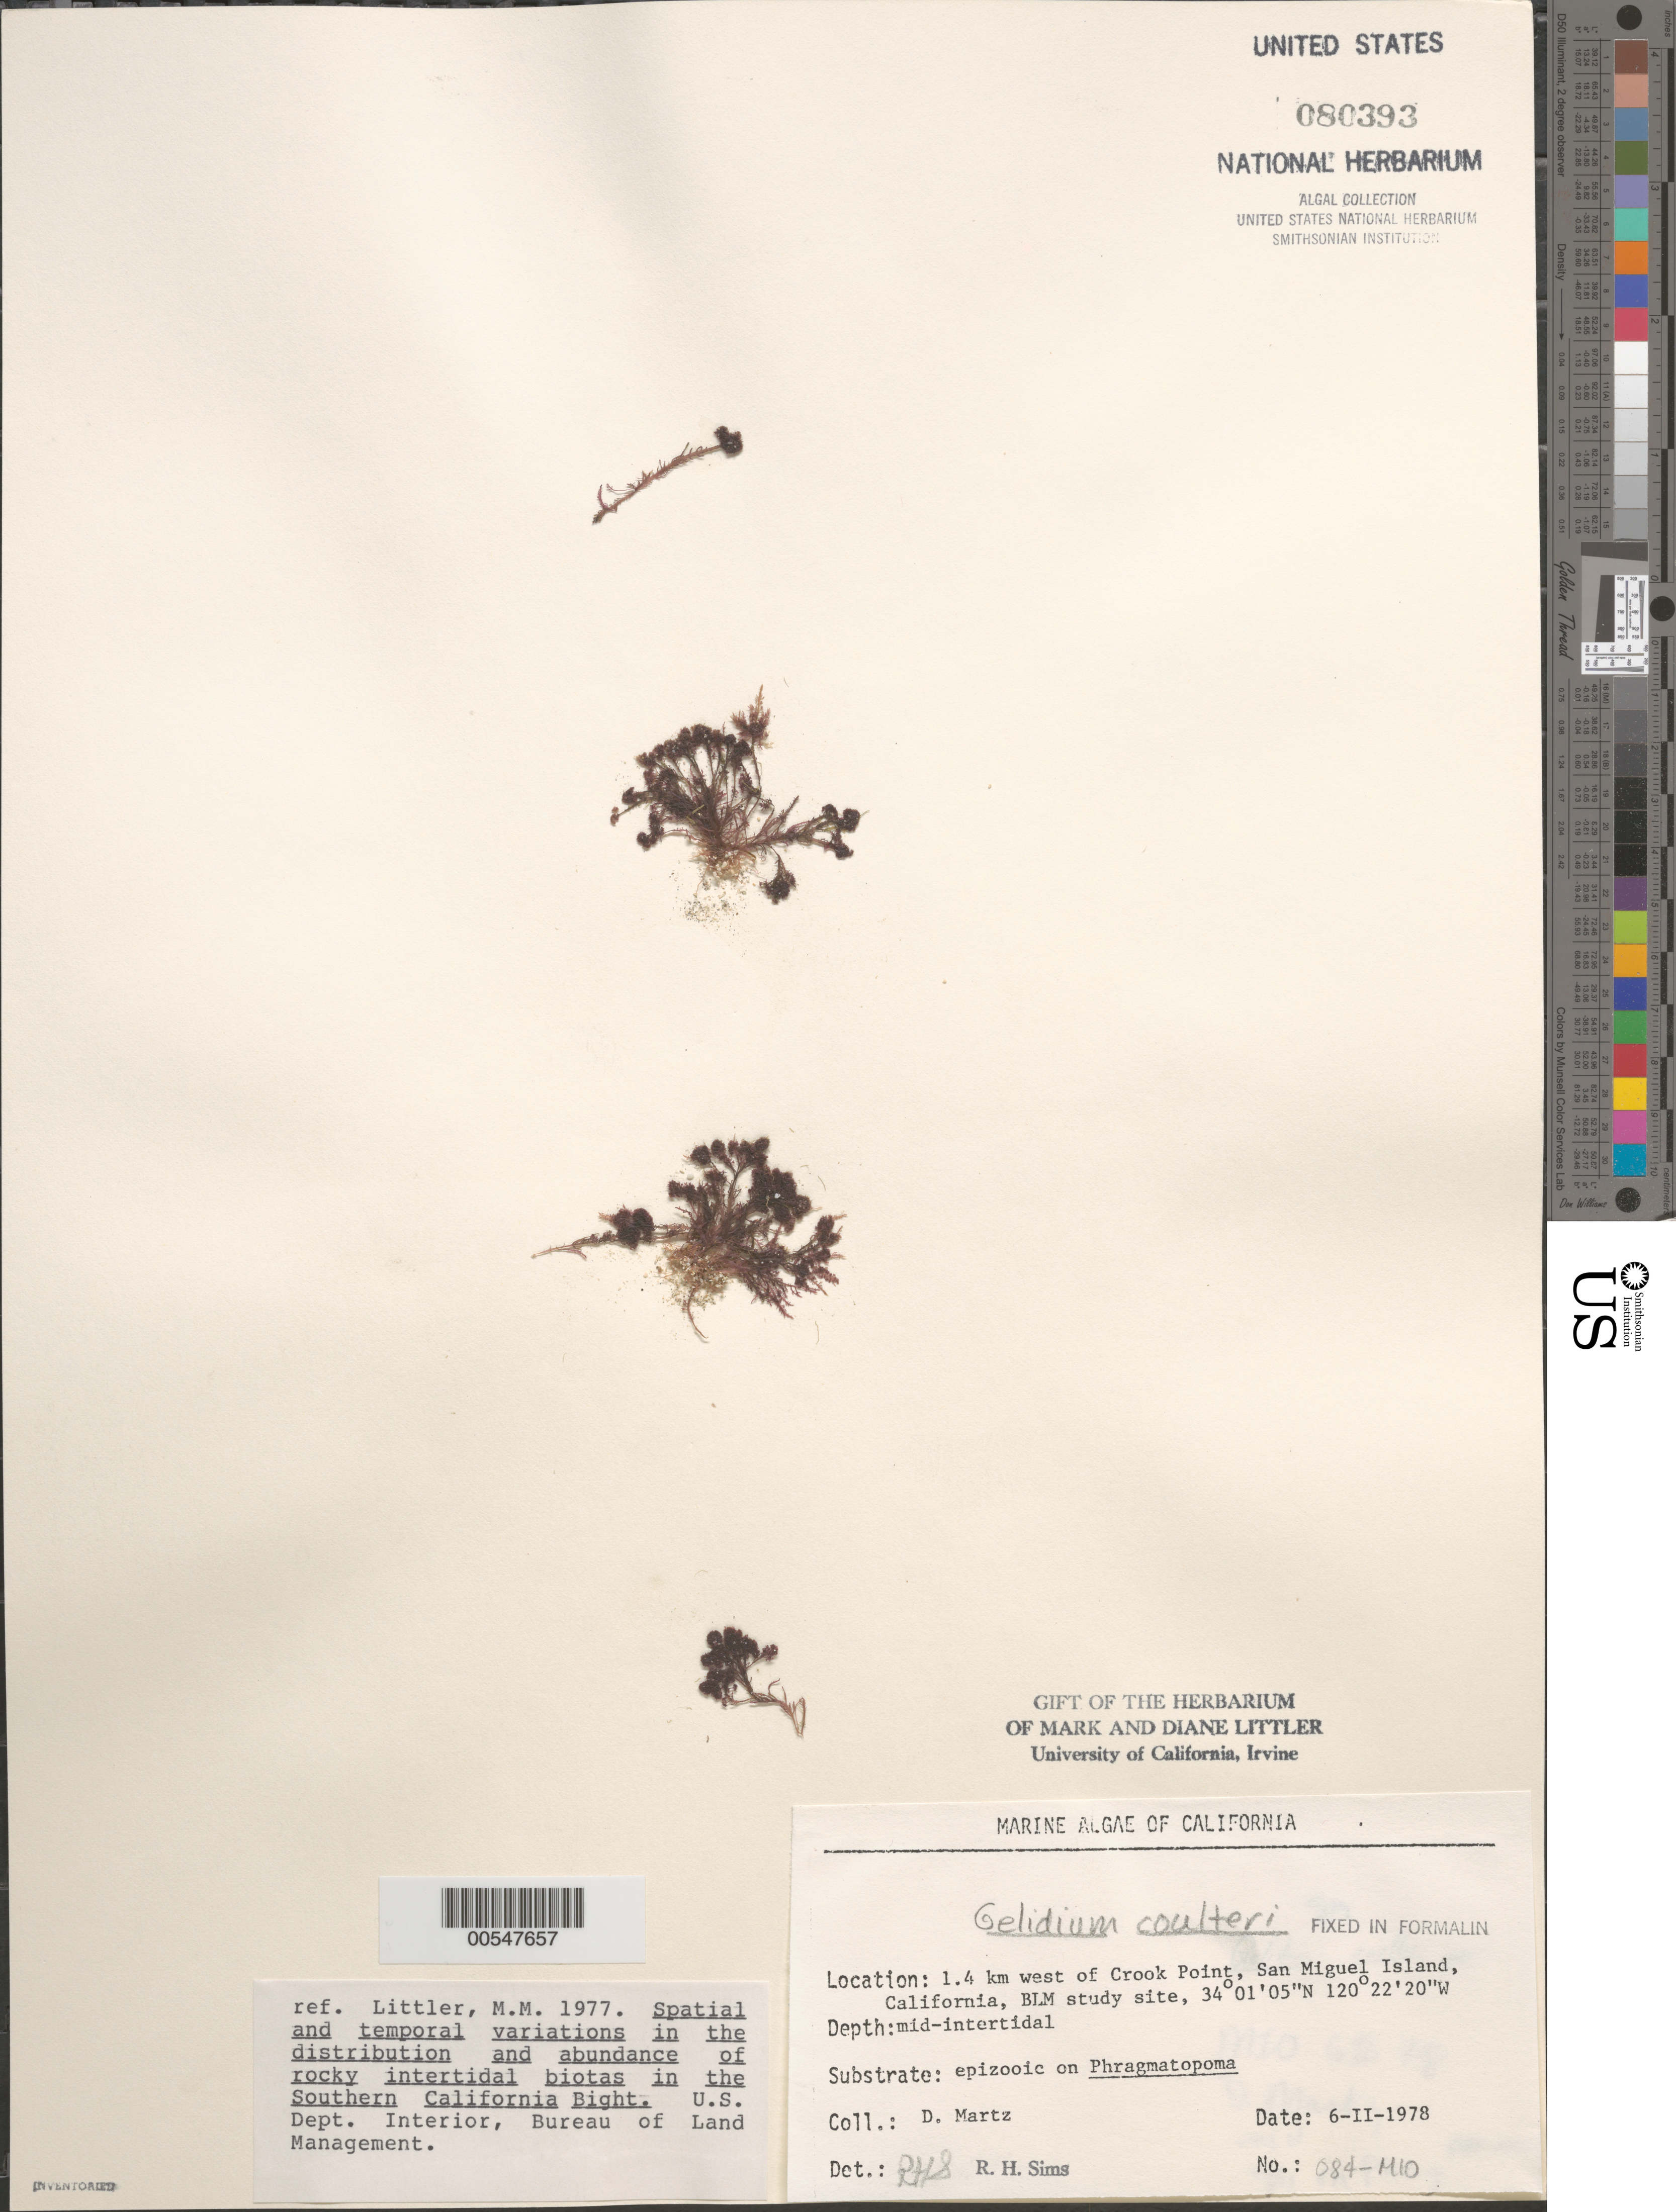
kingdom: Plantae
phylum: Rhodophyta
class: Florideophyceae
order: Gelidiales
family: Gelidiaceae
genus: Gelidium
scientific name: Gelidium coulteri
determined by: Sims, Robert H.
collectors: D. Martz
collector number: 084-mio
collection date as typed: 06 Feb 1978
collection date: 1978-02-06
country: United States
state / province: California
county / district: Santa Barbara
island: San Miguel Island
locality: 1.4 km north of Crook Point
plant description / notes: BLM-SOCALBIGHT Rocky Intertidal Survey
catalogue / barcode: US 80393